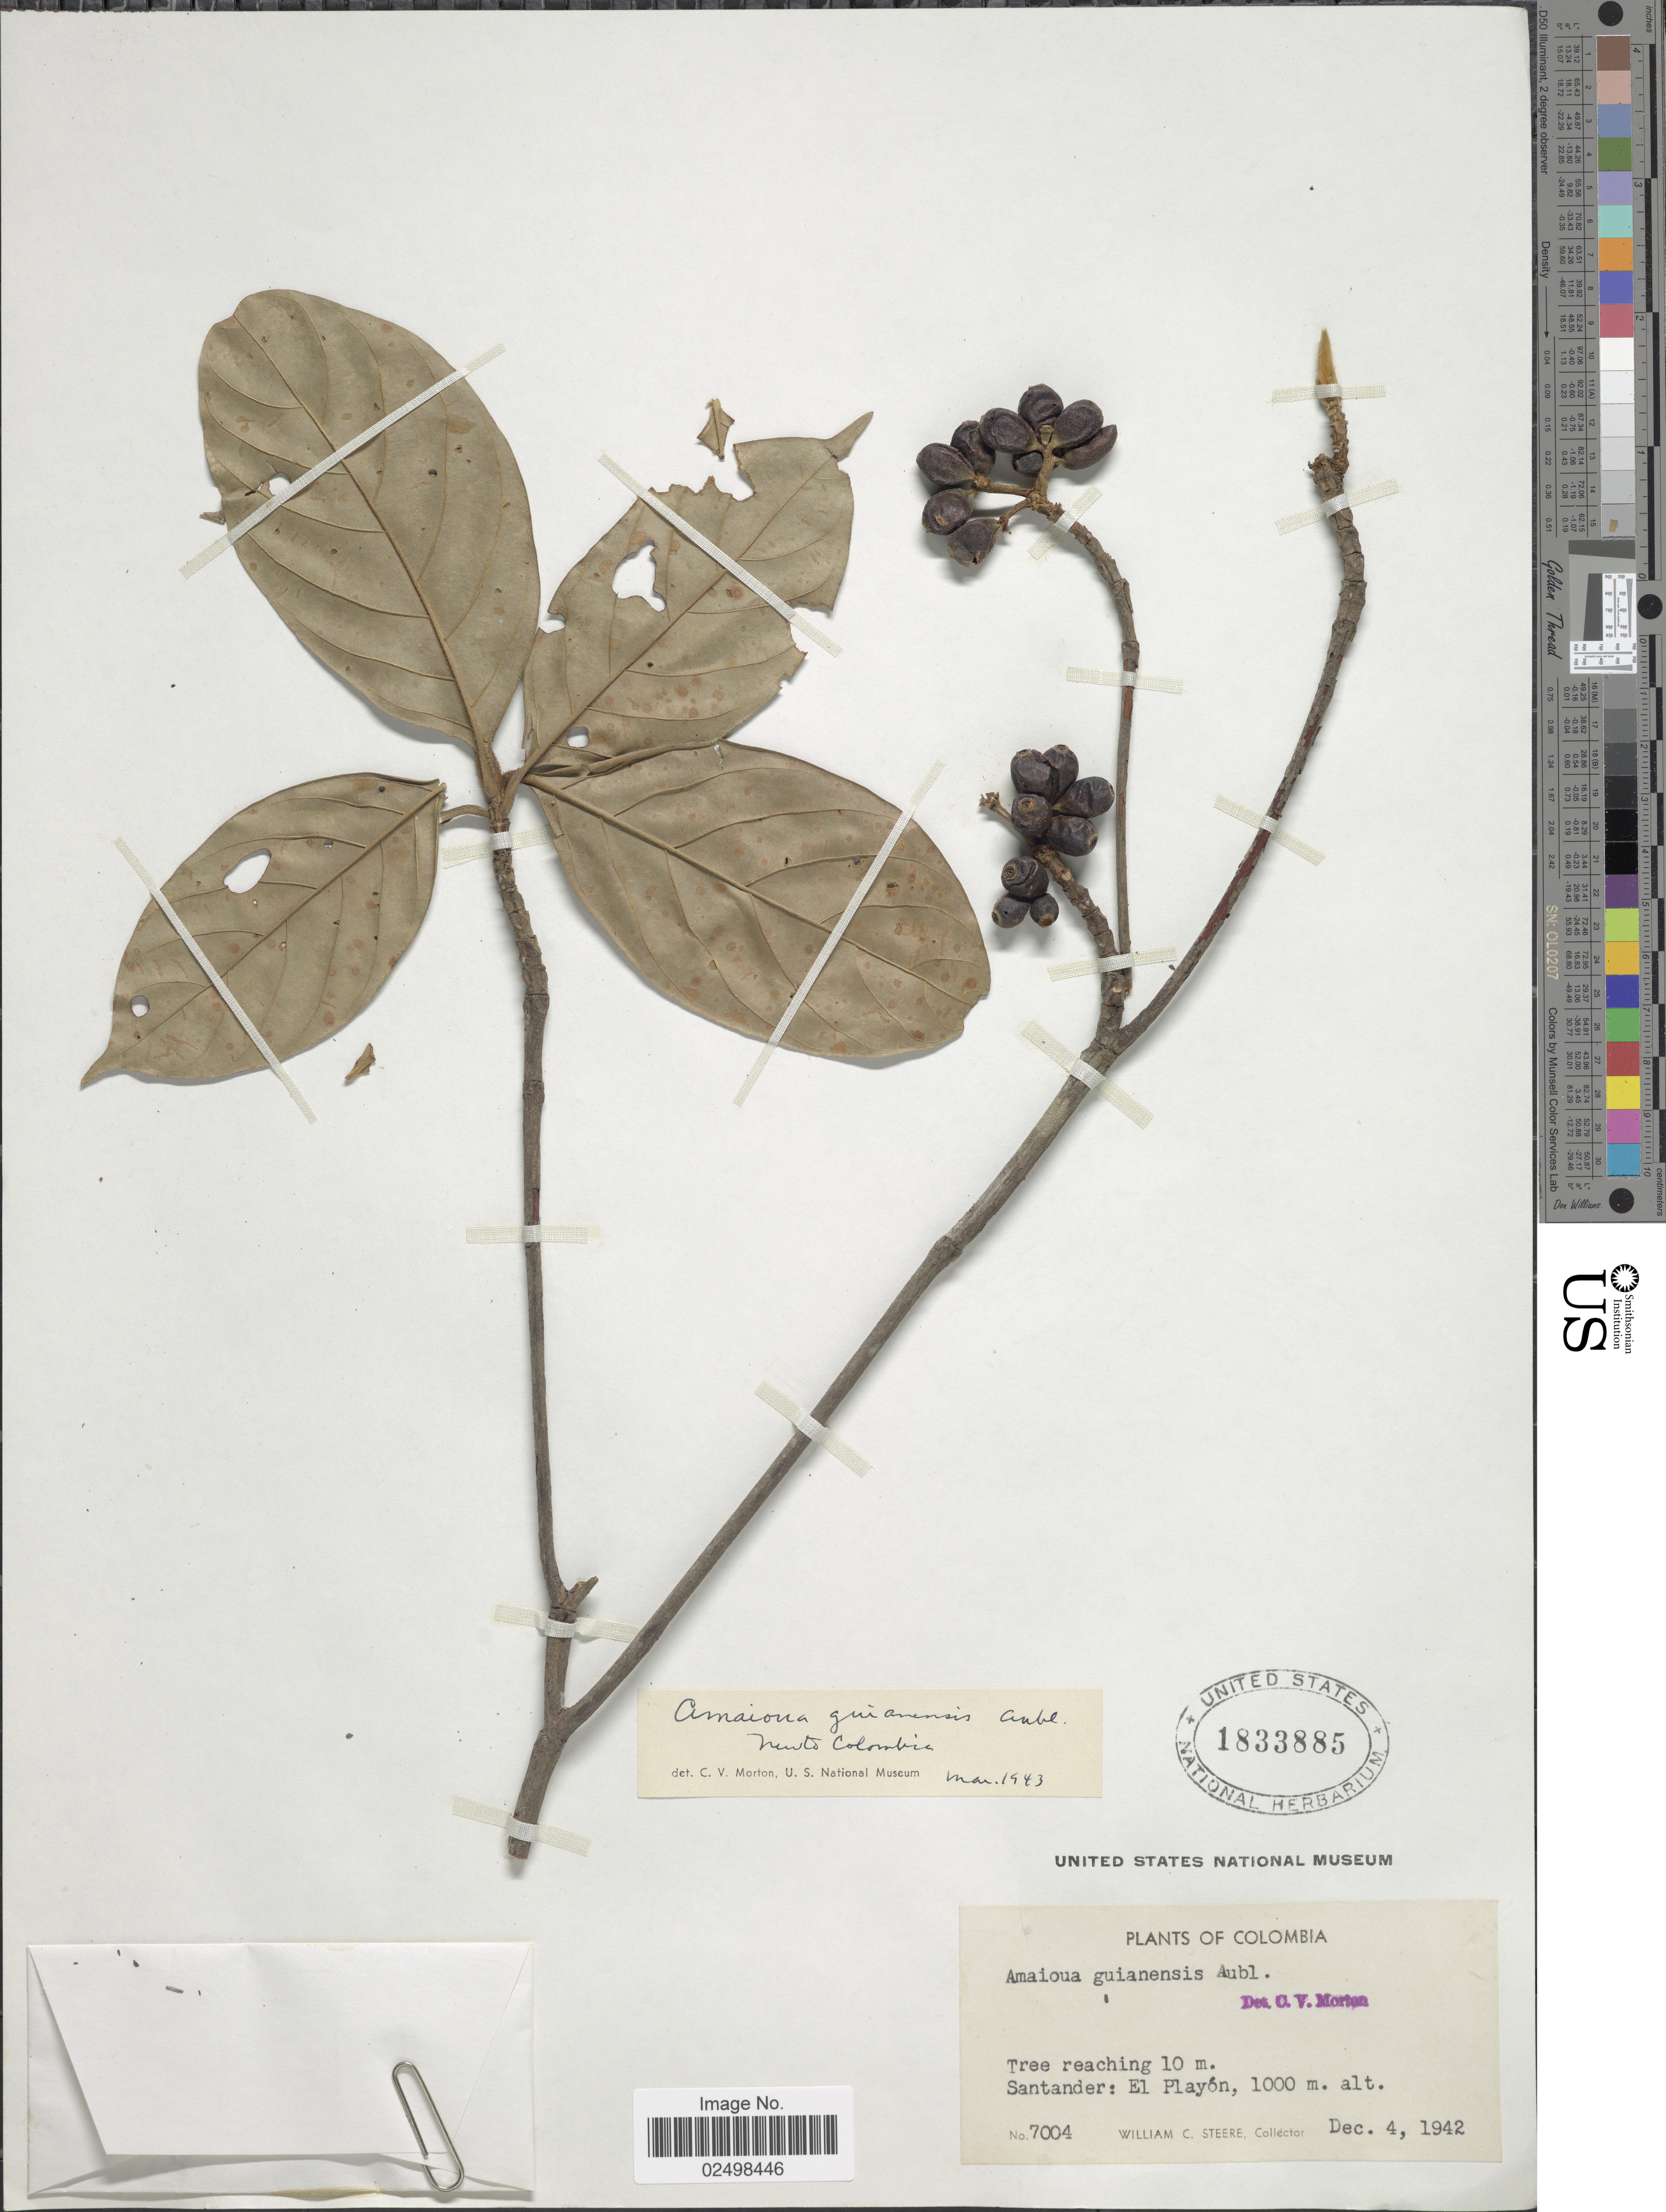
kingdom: Plantae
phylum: Tracheophyta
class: Magnoliopsida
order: Gentianales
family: Rubiaceae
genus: Amaioua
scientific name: Amaioua guianensis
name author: Aubl.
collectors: W. C. Steere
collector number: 7004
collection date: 1942-12-04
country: Colombia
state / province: Santander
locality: El Playon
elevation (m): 1000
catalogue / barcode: US 1833885